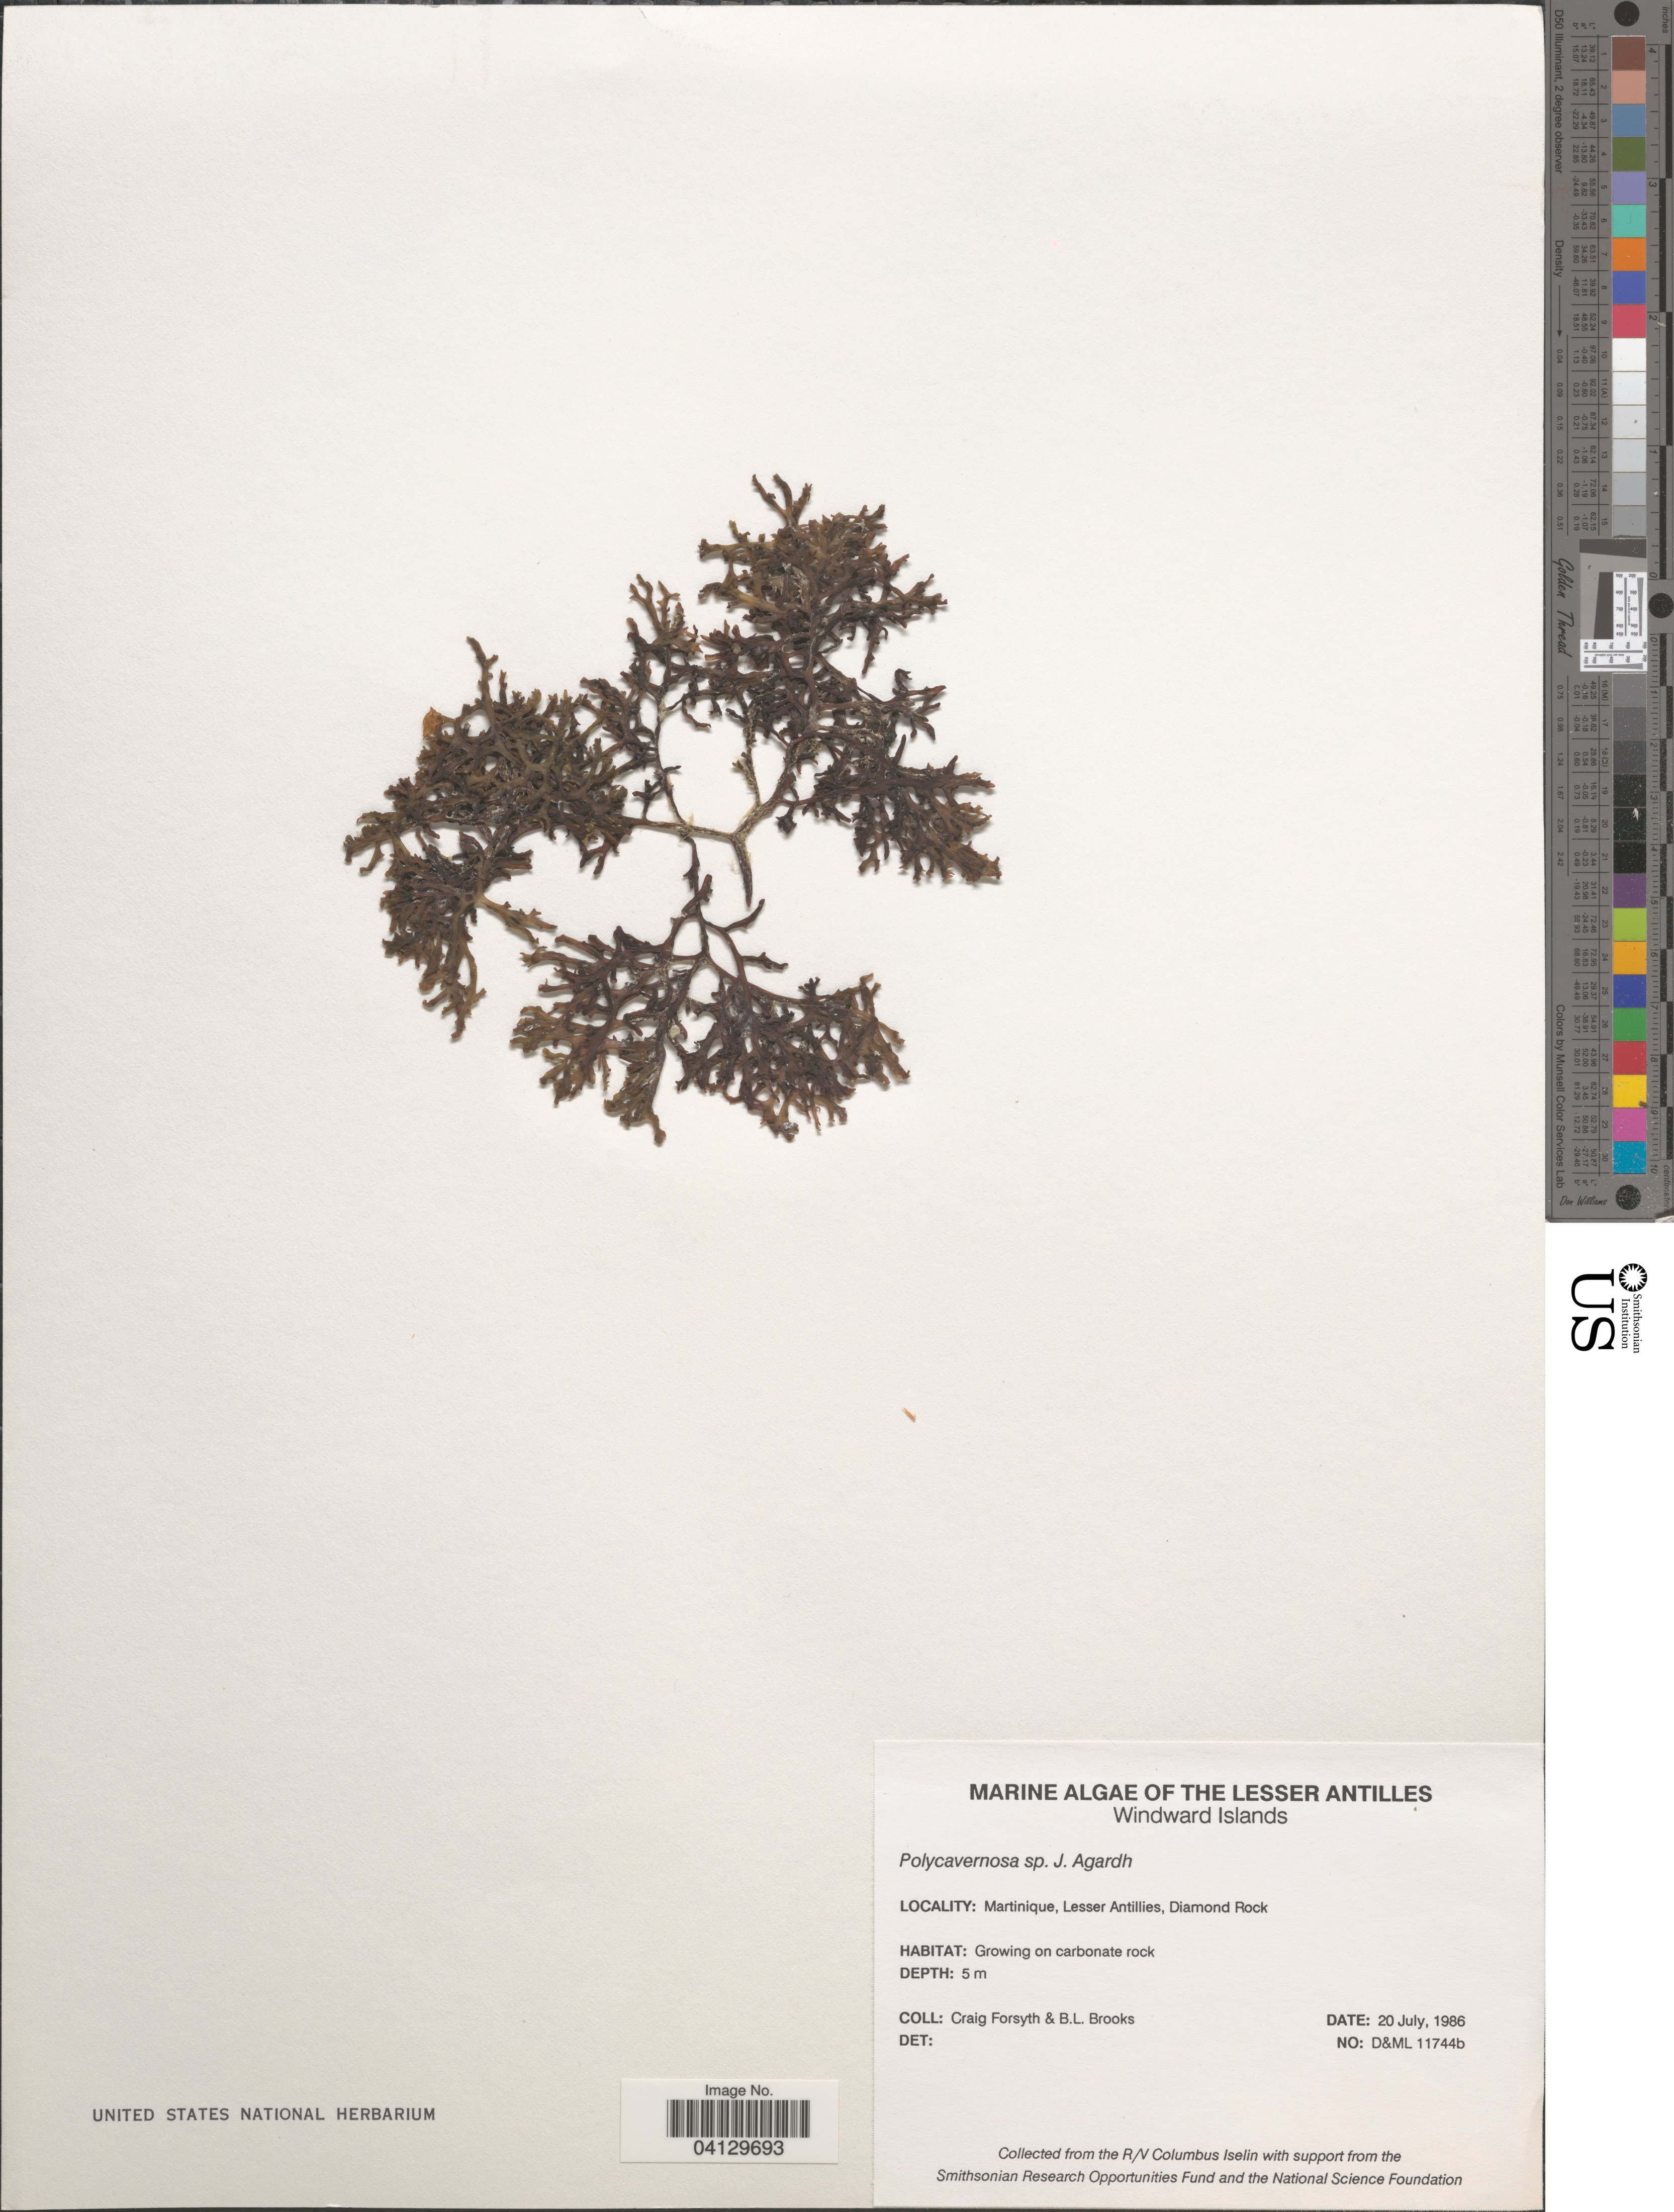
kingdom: Plantae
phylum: Rhodophyta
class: Florideophyceae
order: Gracilariales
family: Gracilariaceae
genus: Gracilaria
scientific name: Gracilaria sp.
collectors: C. Forsyth & B. Brooks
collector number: D&ML11744b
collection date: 1986-07-20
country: Martinique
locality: The Lesser Antilles. Windward Islands. Diamond Rock.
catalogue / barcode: US 328734